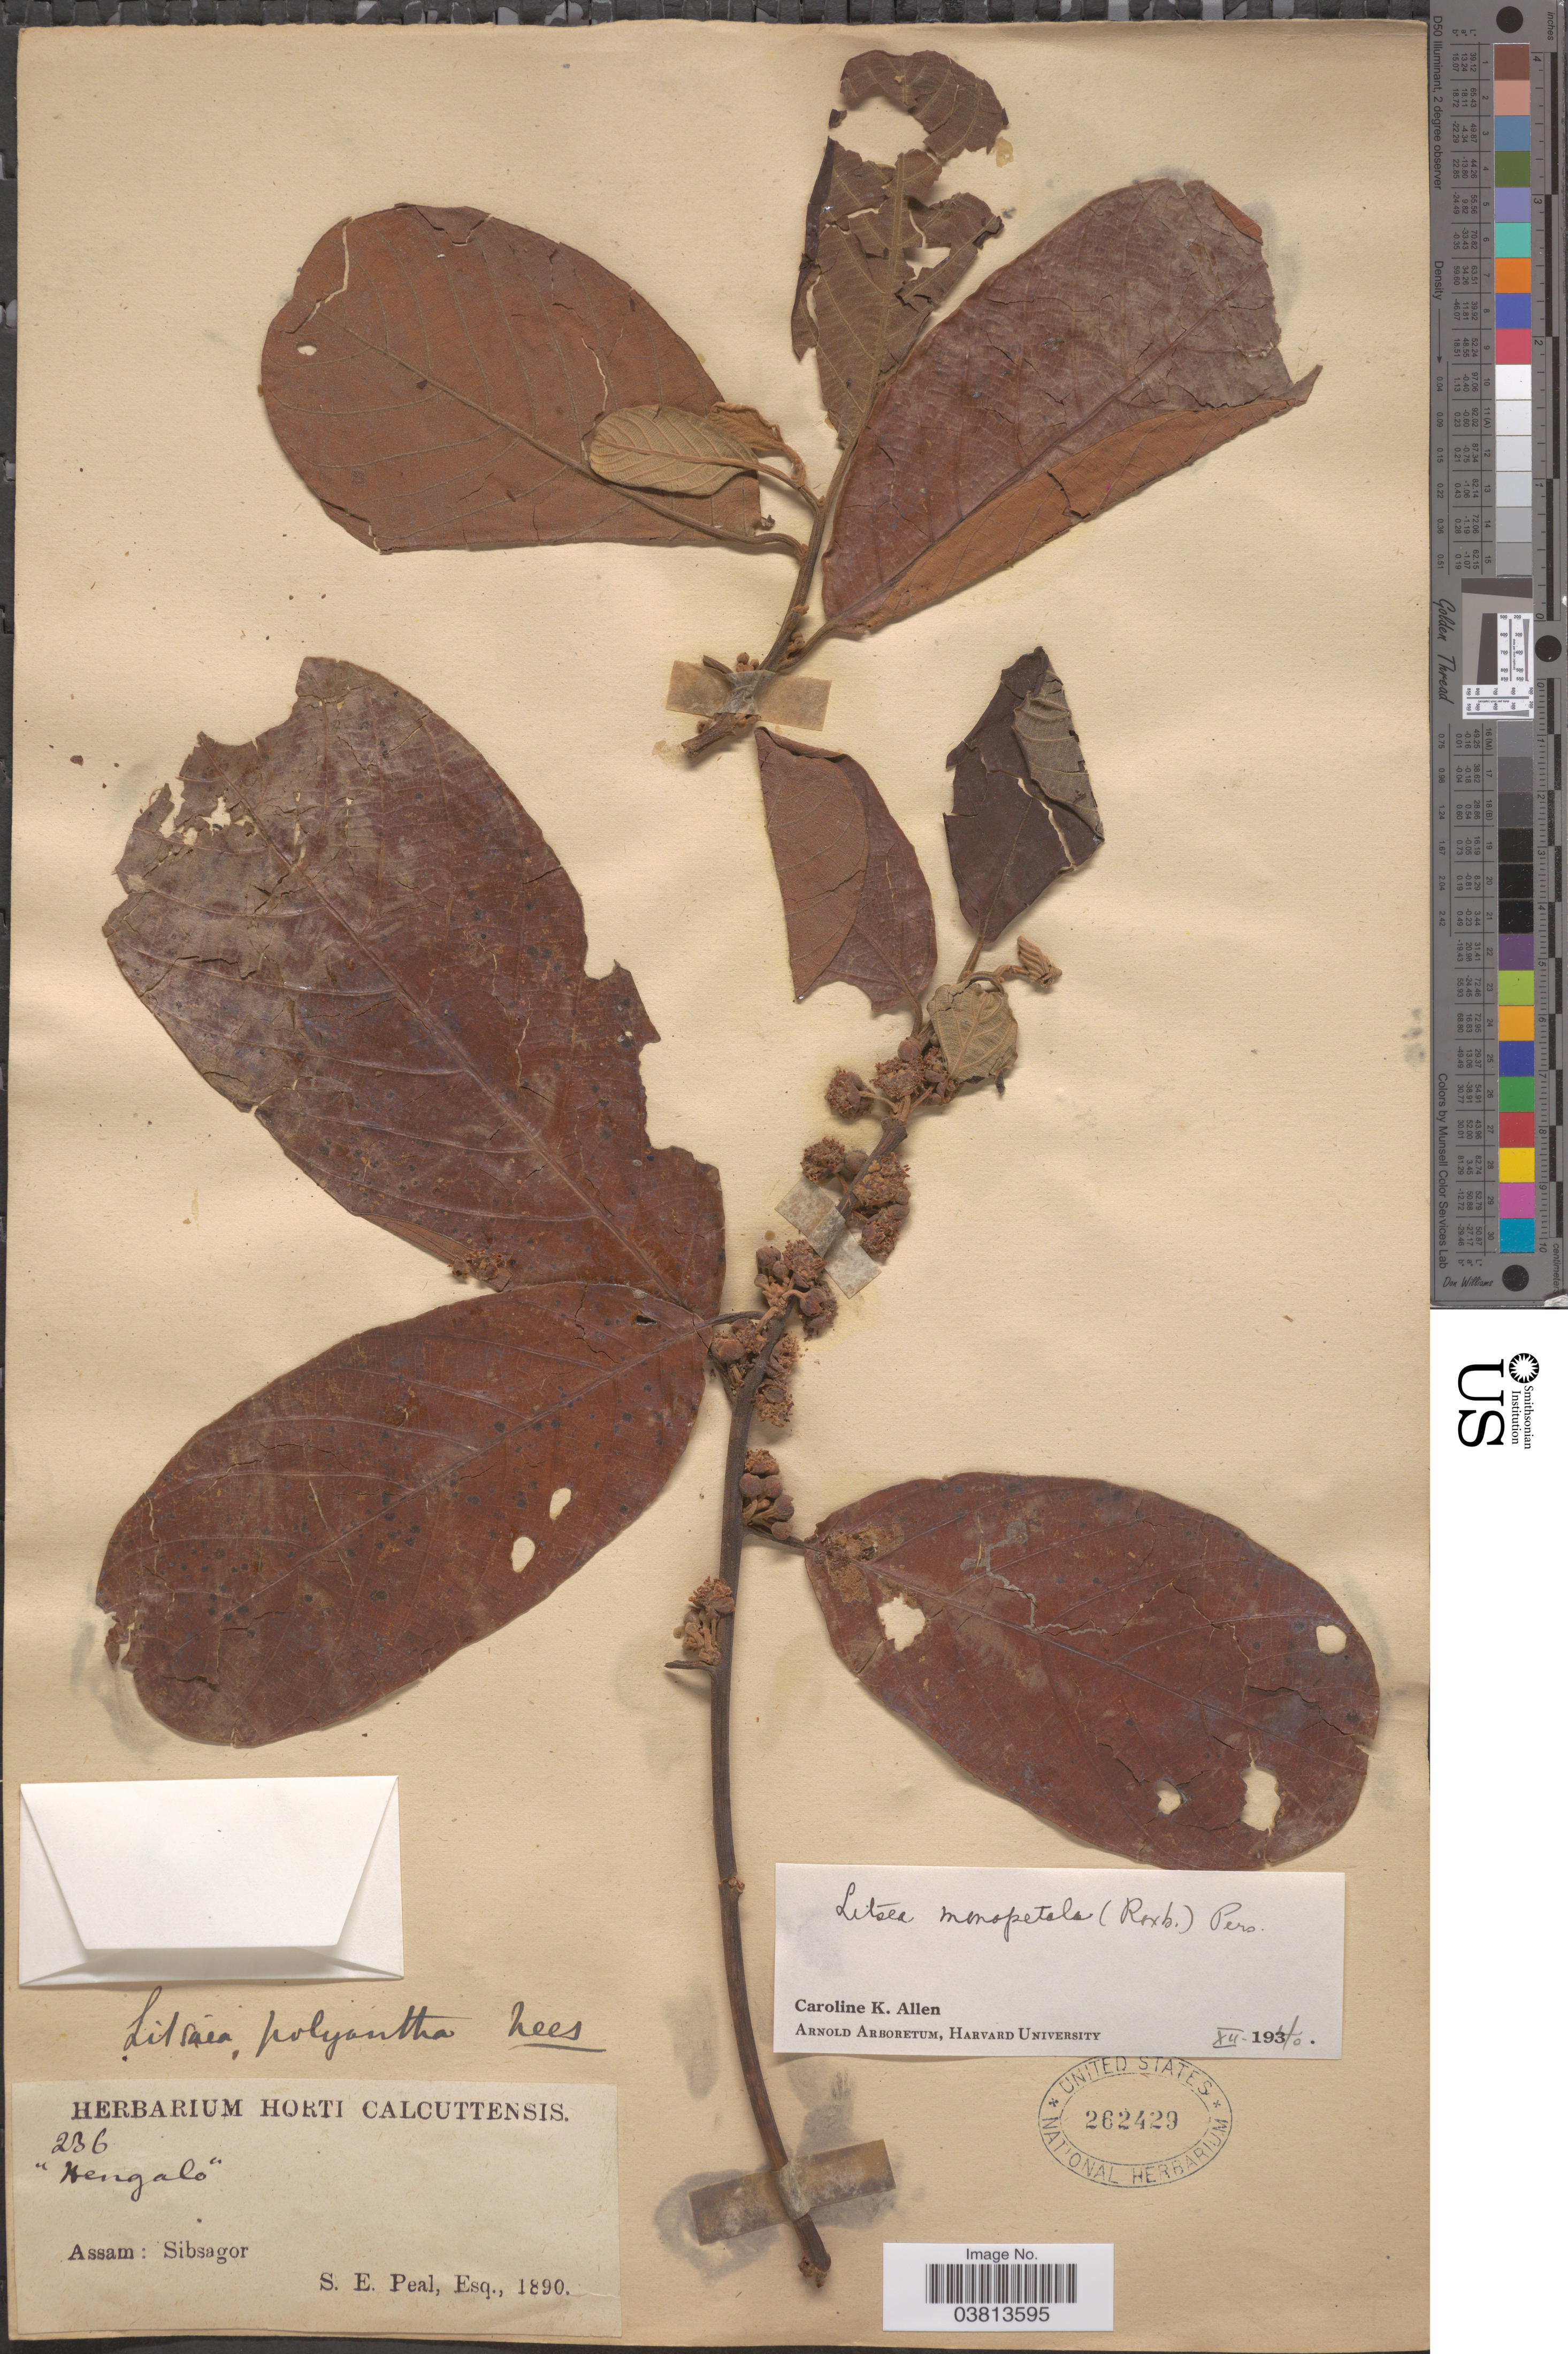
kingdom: Plantae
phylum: Tracheophyta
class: Magnoliopsida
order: Laurales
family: Lauraceae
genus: Litsea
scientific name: Litsea monopetala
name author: (Roxb.) Pers.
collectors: S. Peal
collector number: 236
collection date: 1890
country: India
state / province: Assam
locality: Sibsagor.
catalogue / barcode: US 262429